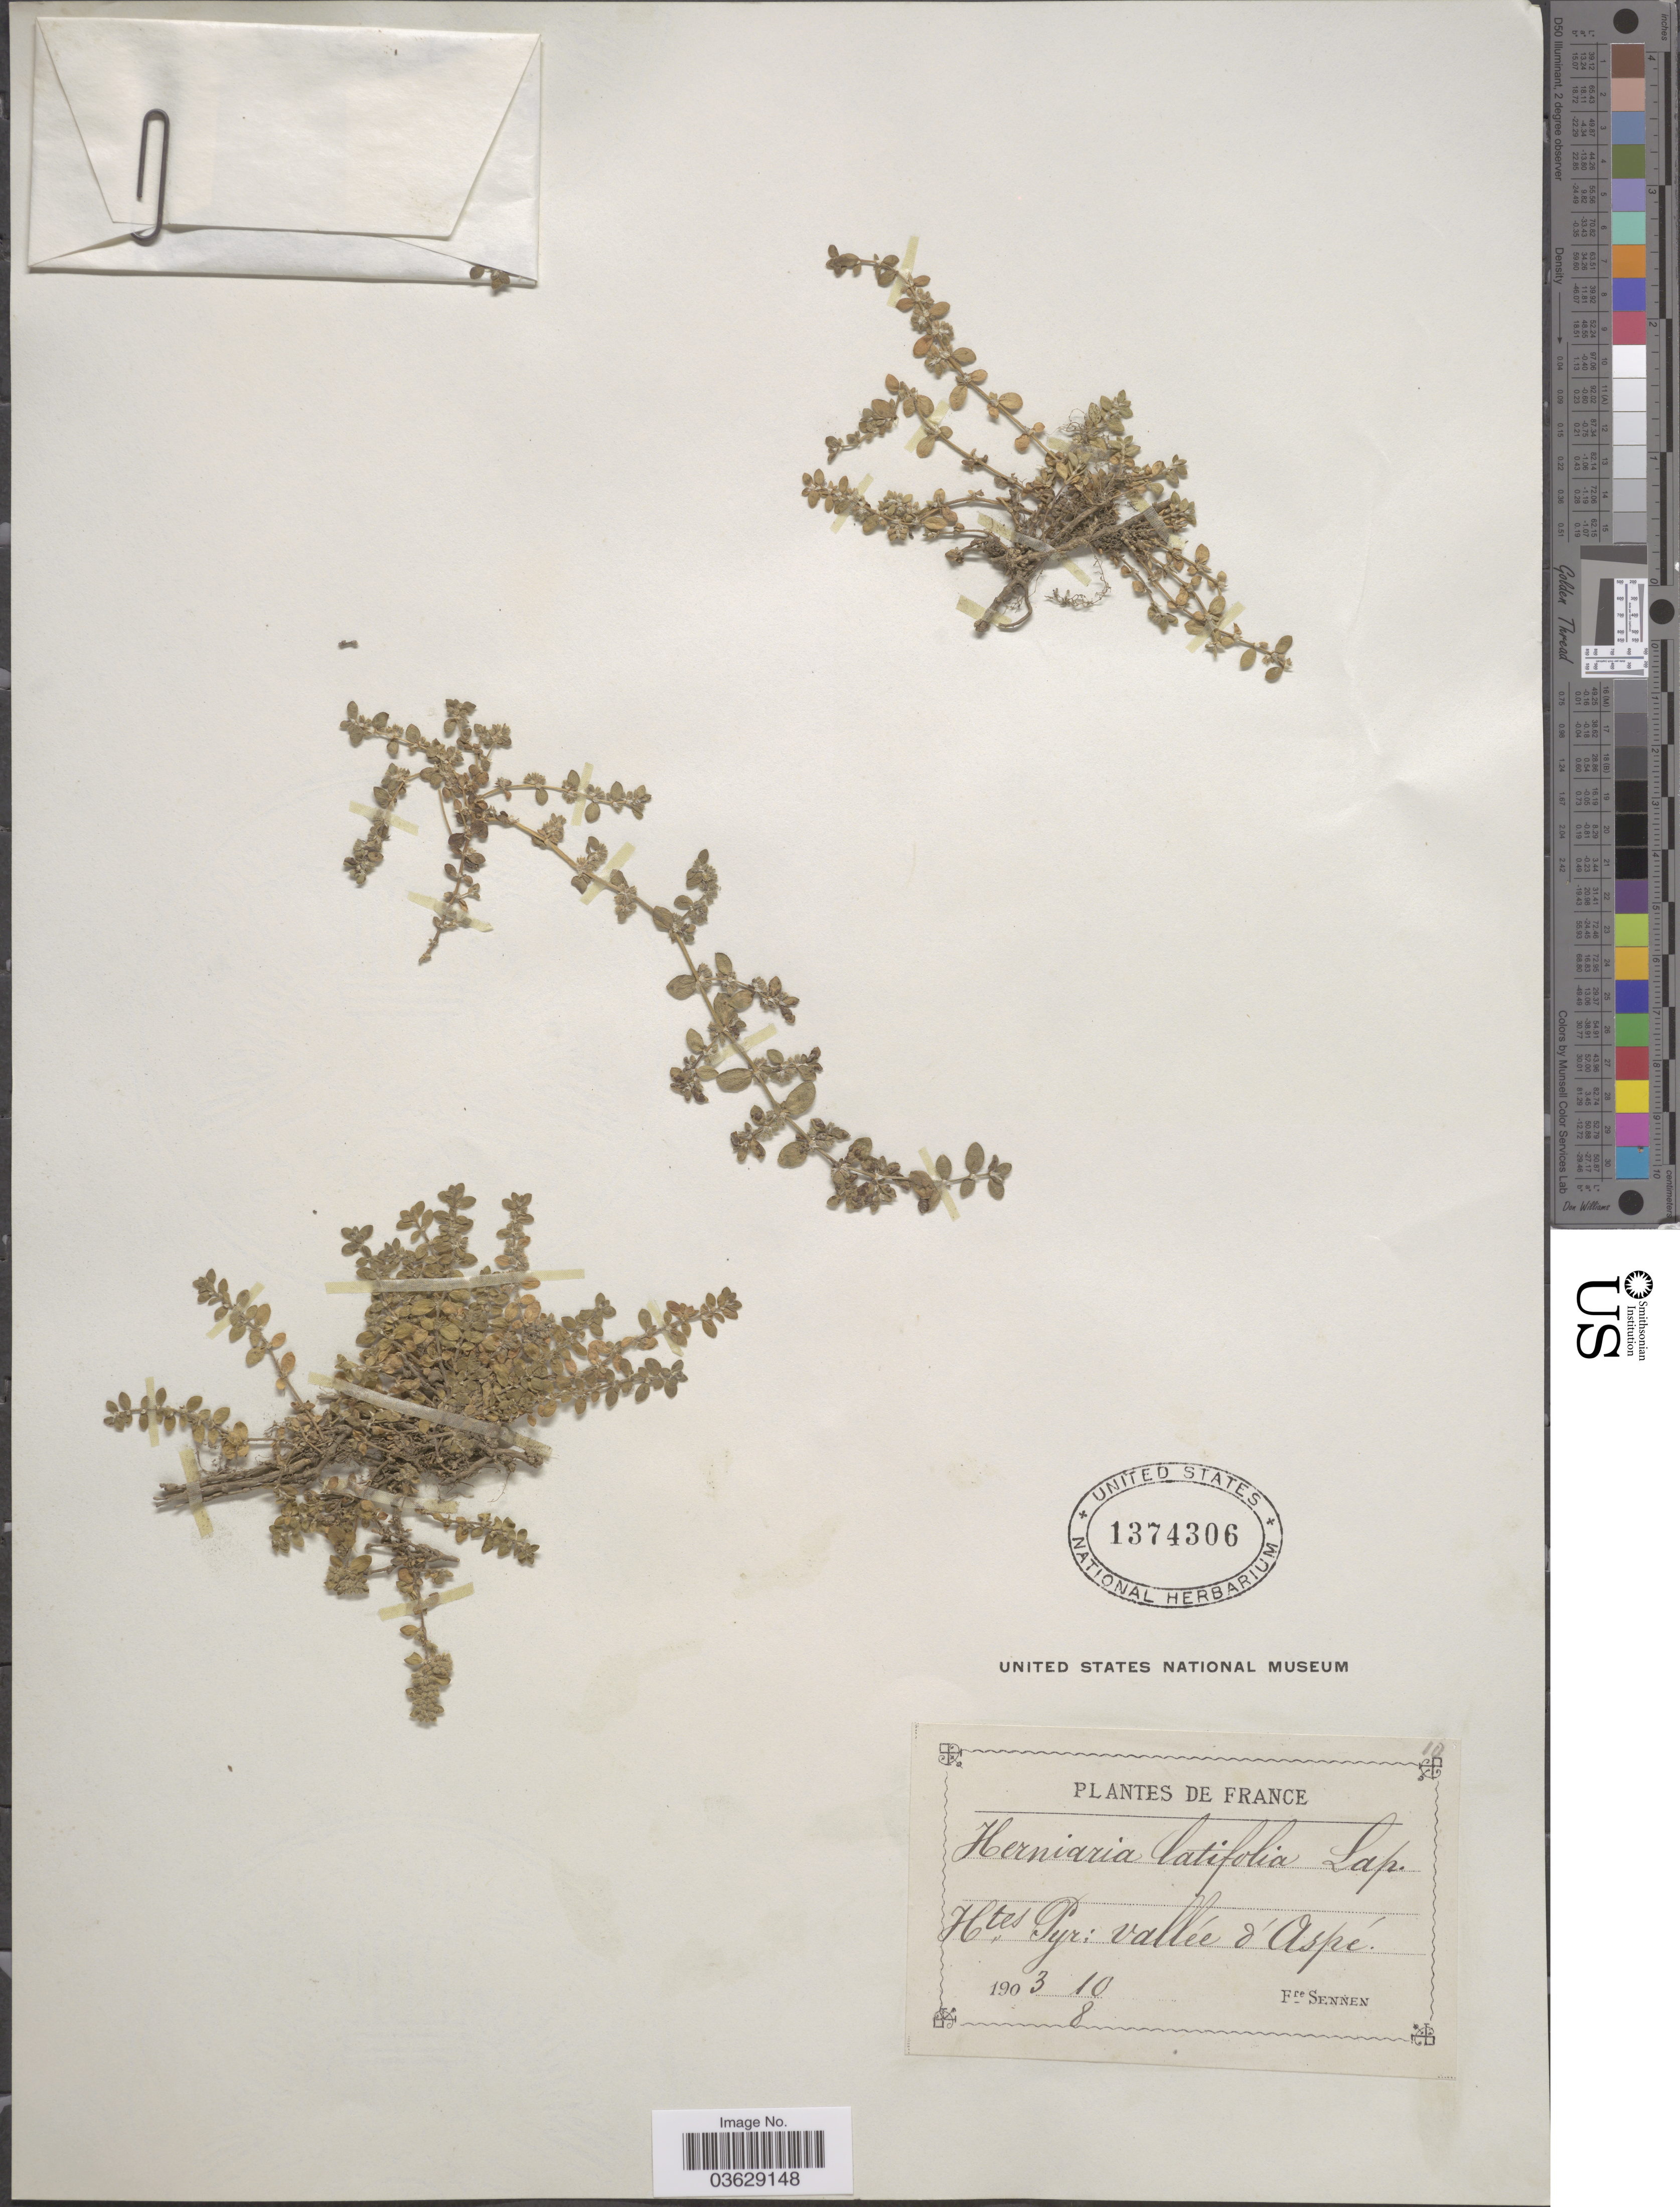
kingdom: Plantae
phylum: Tracheophyta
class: Magnoliopsida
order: Caryophyllales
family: Caryophyllaceae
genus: Herniaria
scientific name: Herniaria latifolia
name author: Lapeyr.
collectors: E. Sennen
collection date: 1903-08-10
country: France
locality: Htes Pyr: vallée d'Aspé.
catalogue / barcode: US 1374306